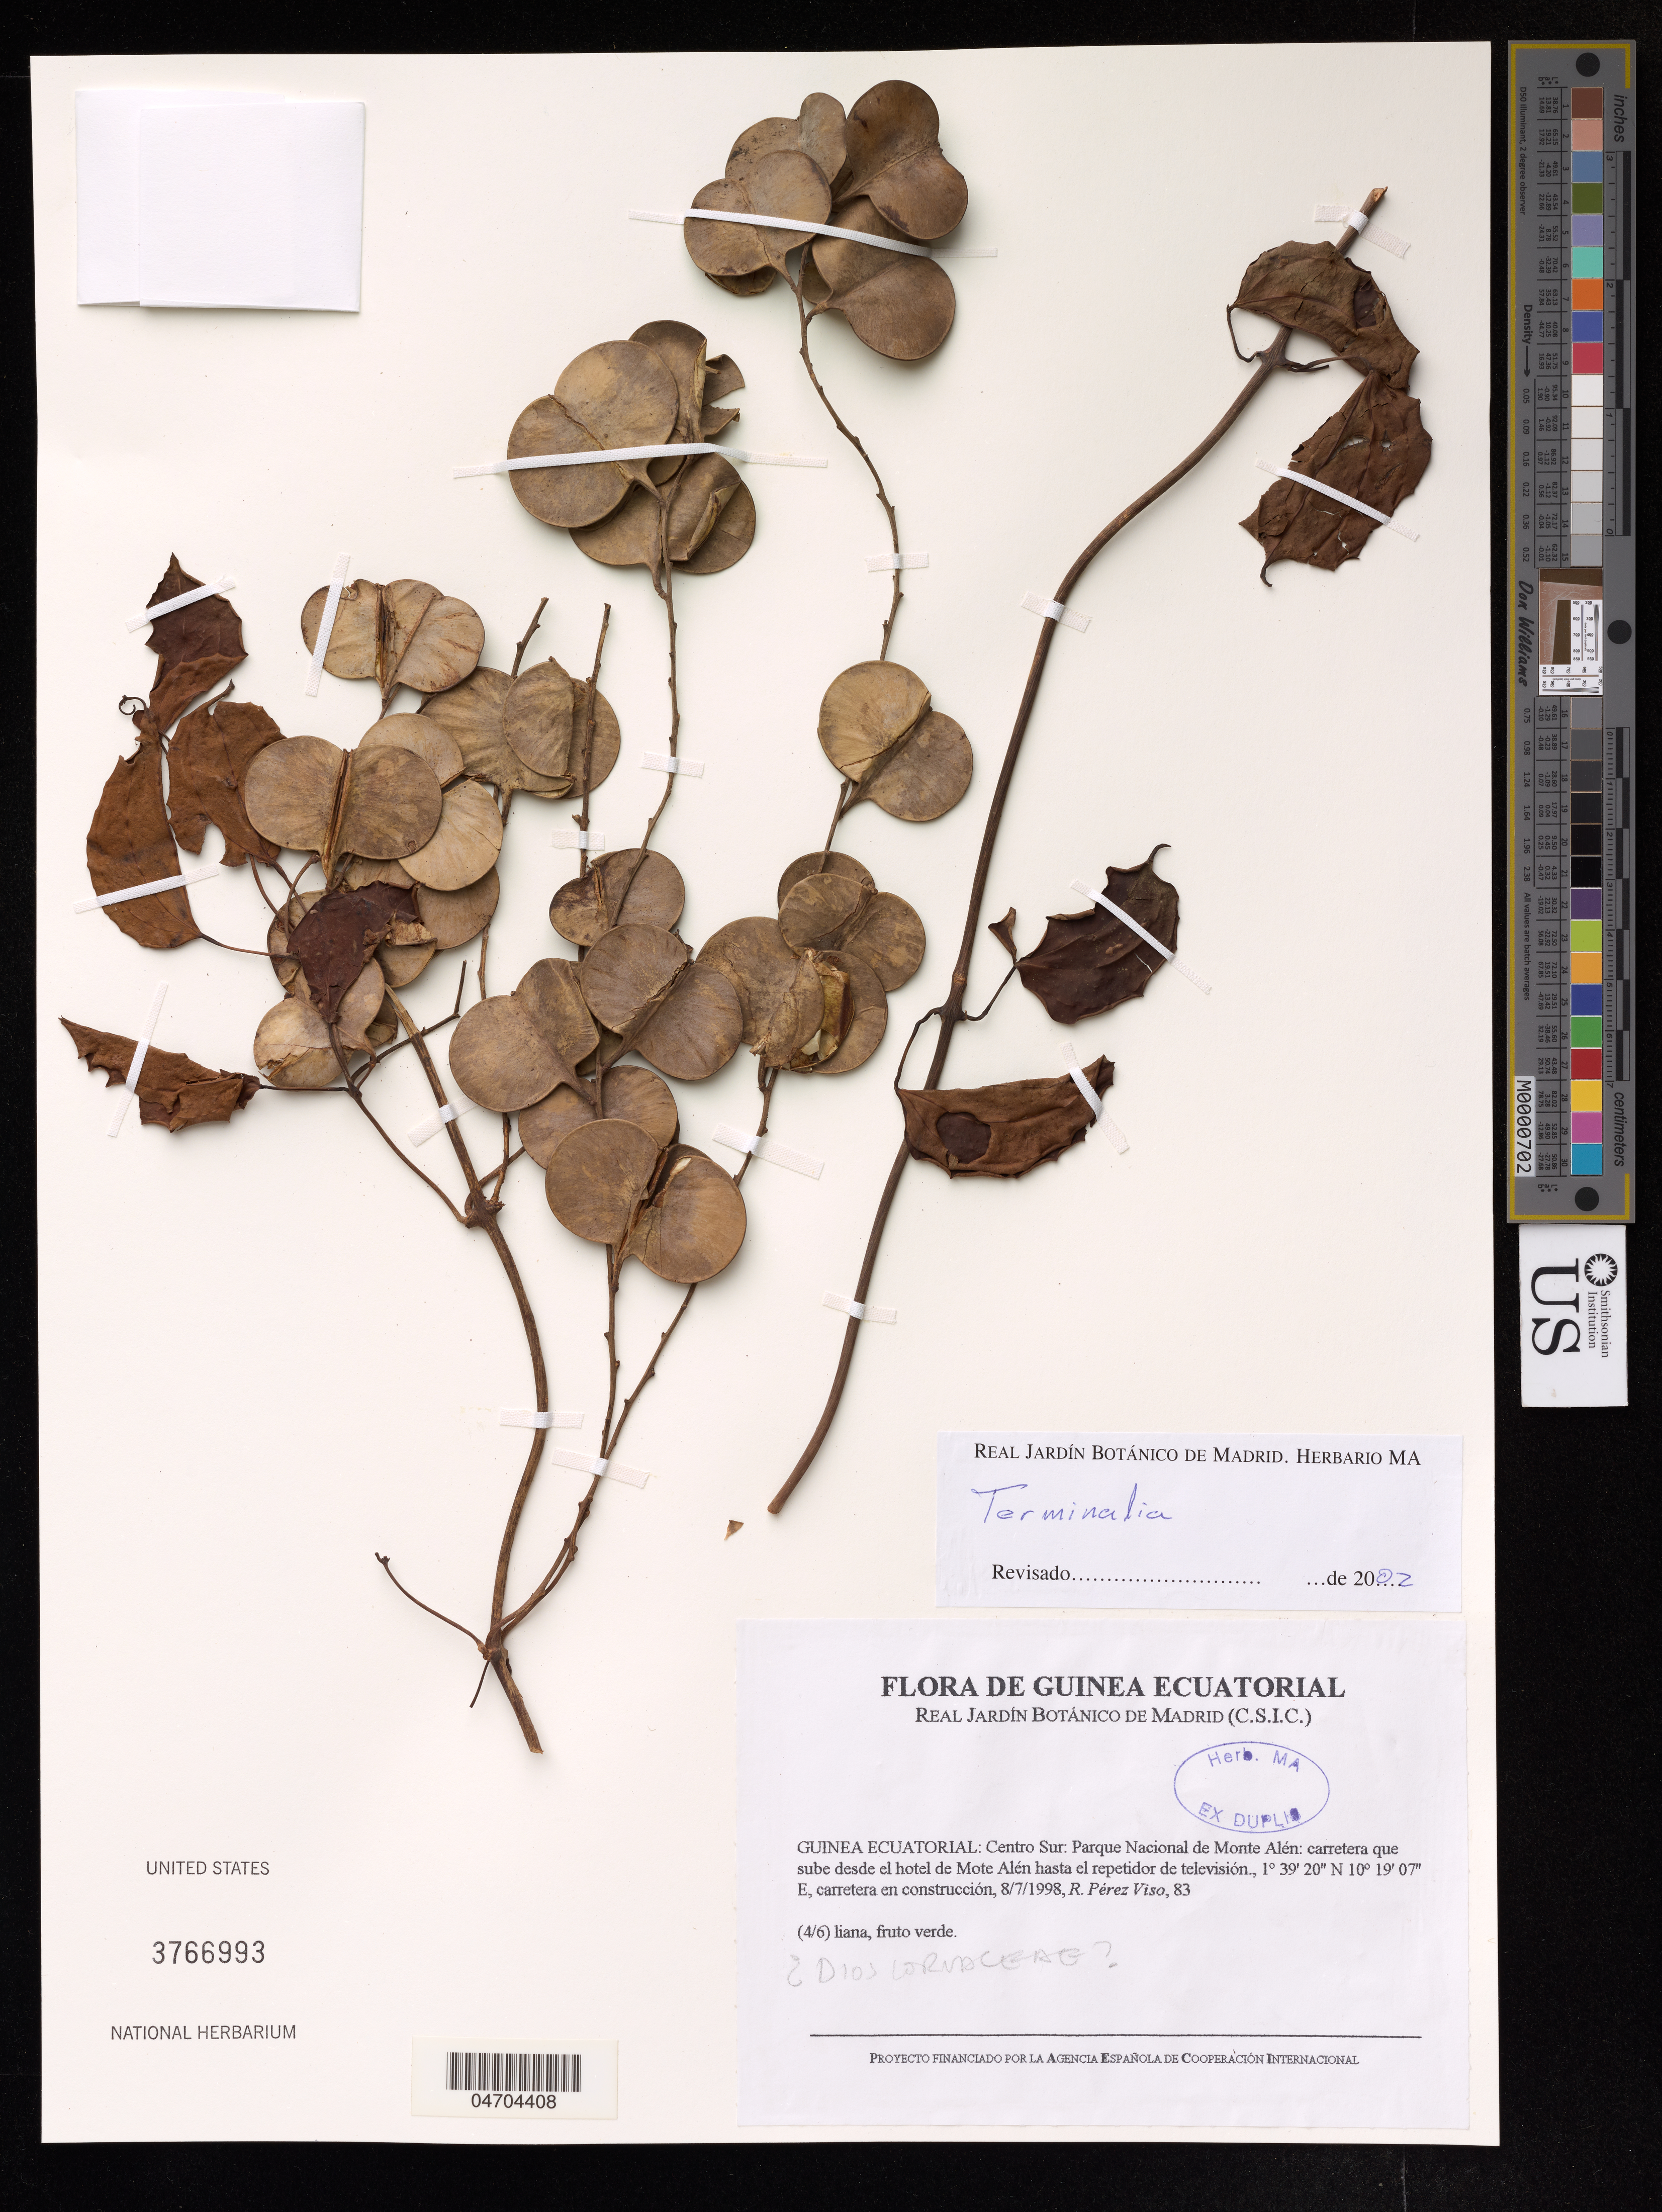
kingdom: Plantae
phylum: Tracheophyta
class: Magnoliopsida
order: Myrtales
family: Combretaceae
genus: Terminalia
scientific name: Terminalia sp.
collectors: R. Perez Viso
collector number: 83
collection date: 1998-07-08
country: Equatorial Guinea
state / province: Annobon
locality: Centro Sur: Parque Nacional de Monte Alén.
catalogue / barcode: US 3766993